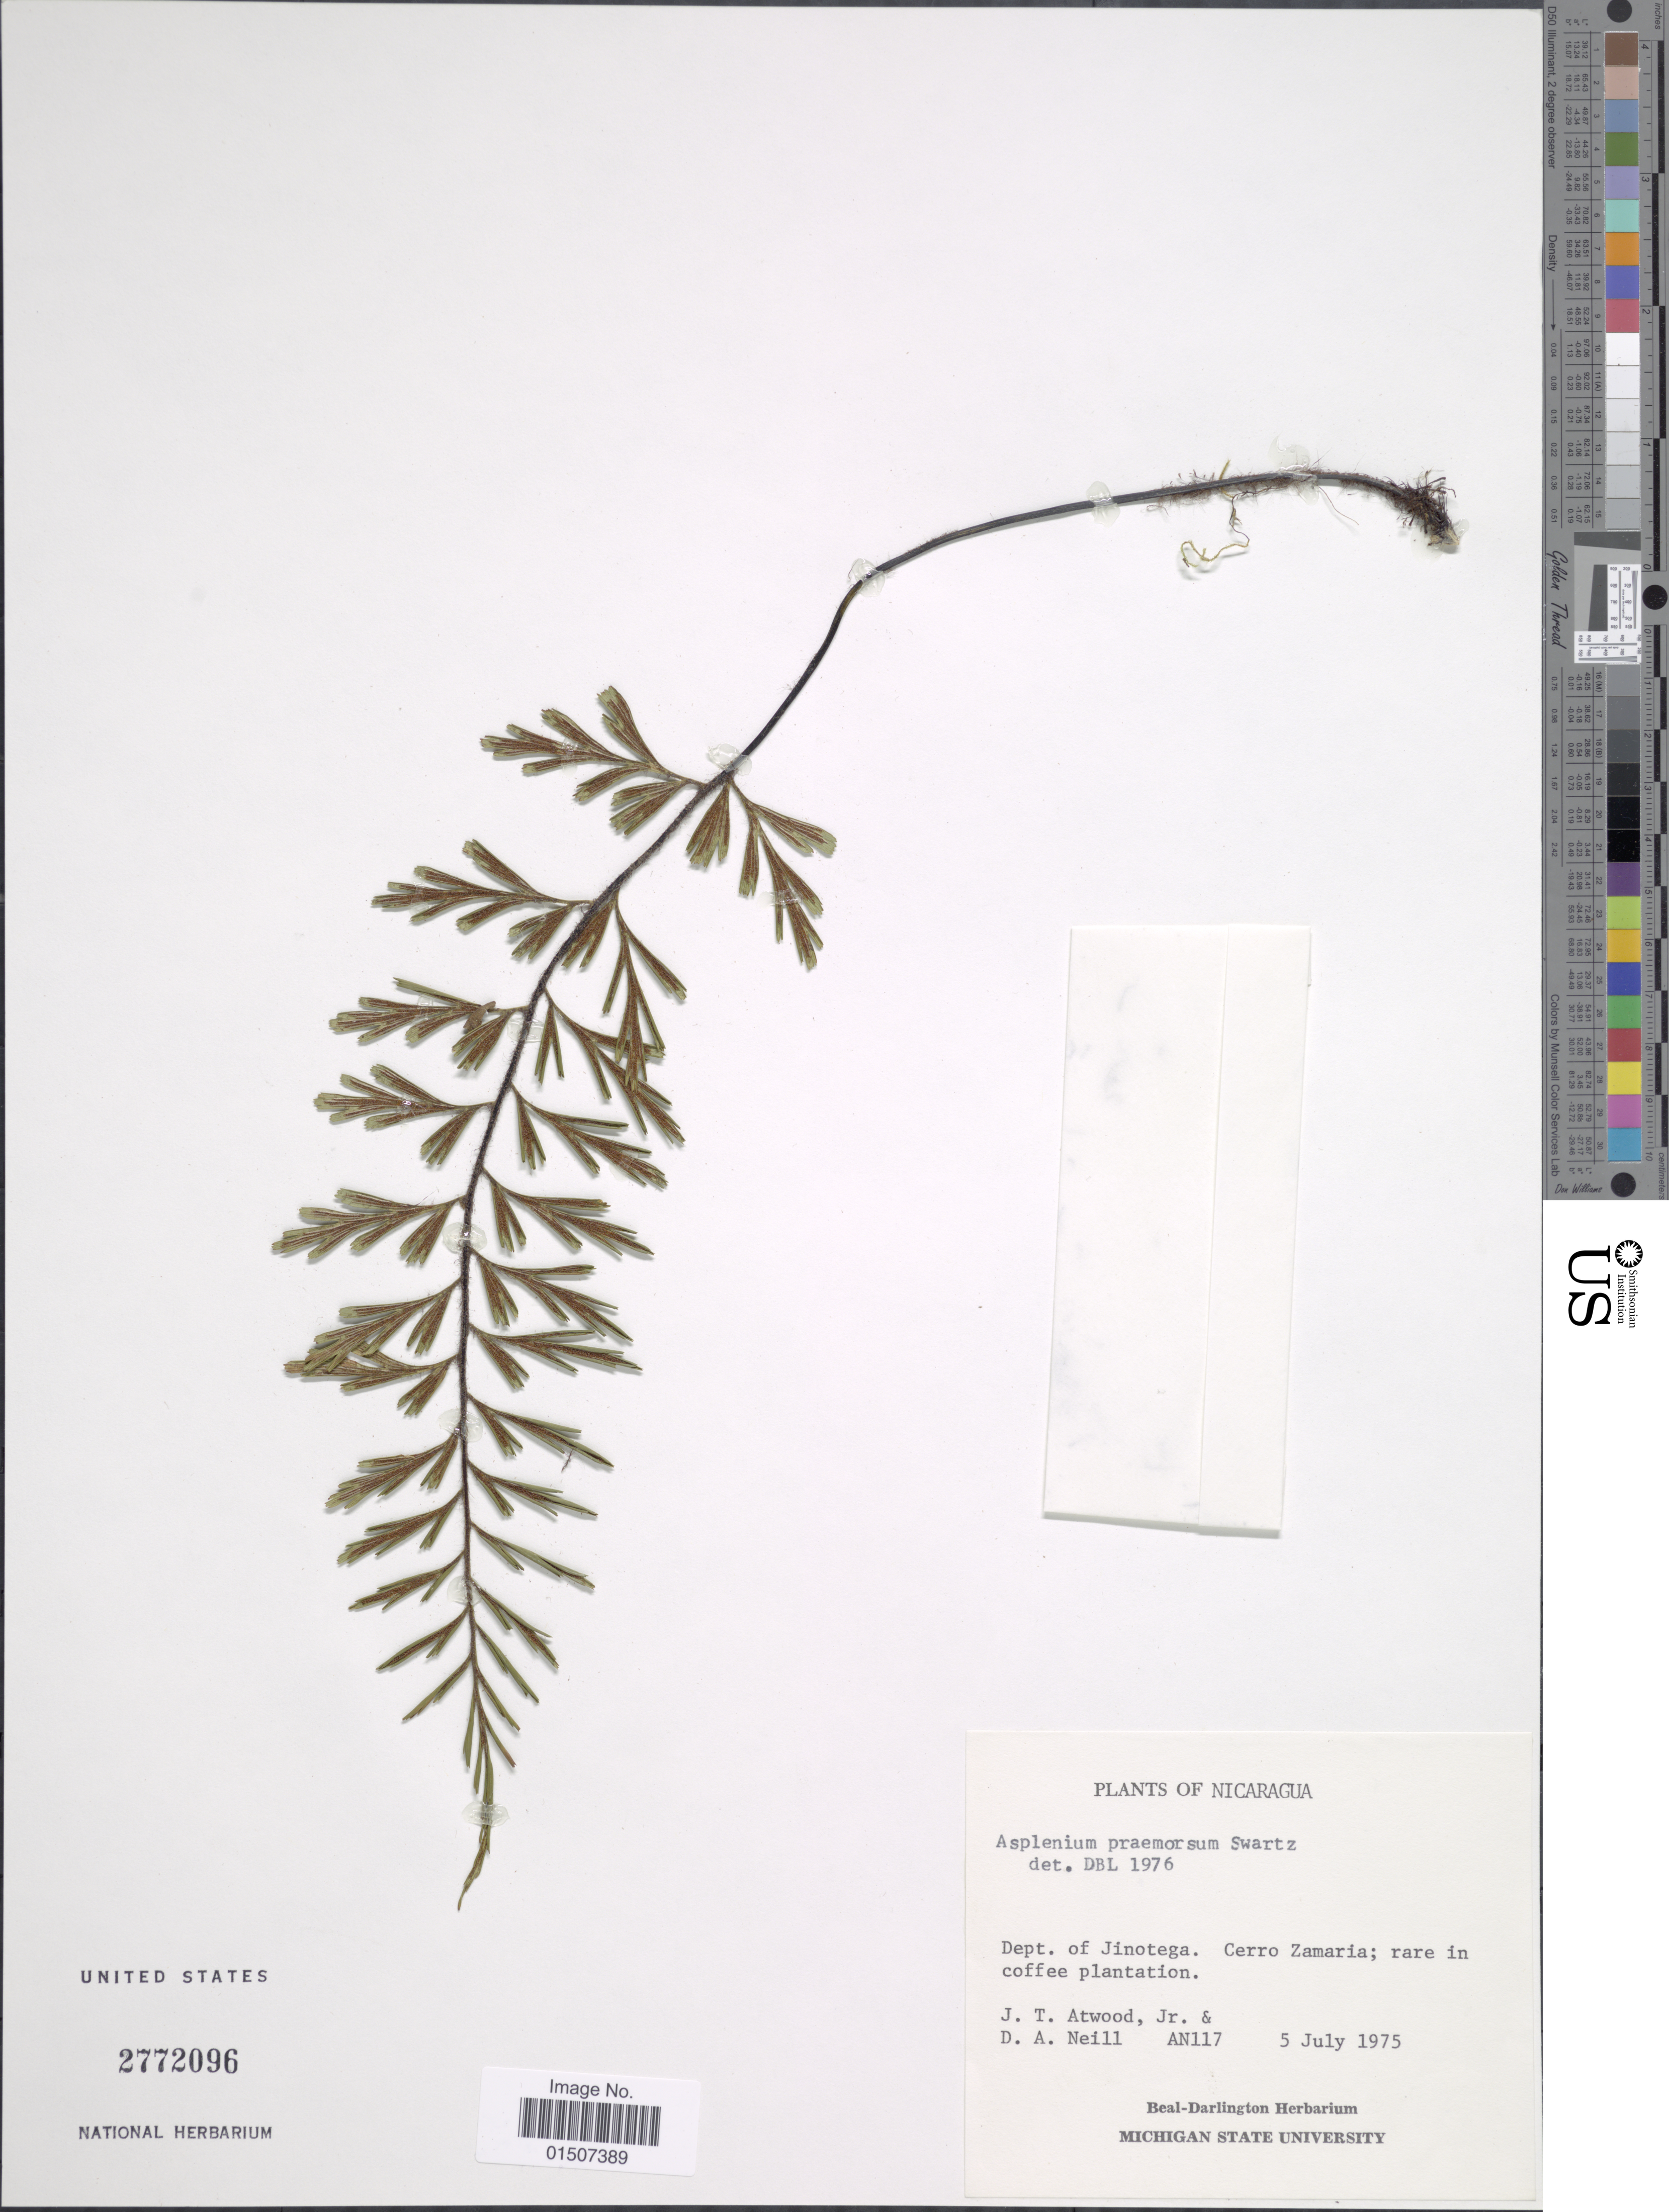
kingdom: Plantae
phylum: Tracheophyta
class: Polypodiopsida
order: Polypodiales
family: Aspleniaceae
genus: Asplenium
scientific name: Asplenium praemorsum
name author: Sw.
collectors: J. T. Atwood & D. A. Neill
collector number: AN117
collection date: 1975-07-05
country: Nicaragua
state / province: Jinotega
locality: Dept. of Jinotega. Cerro Zamaria; rare in coffee plantation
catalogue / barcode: US 2772096